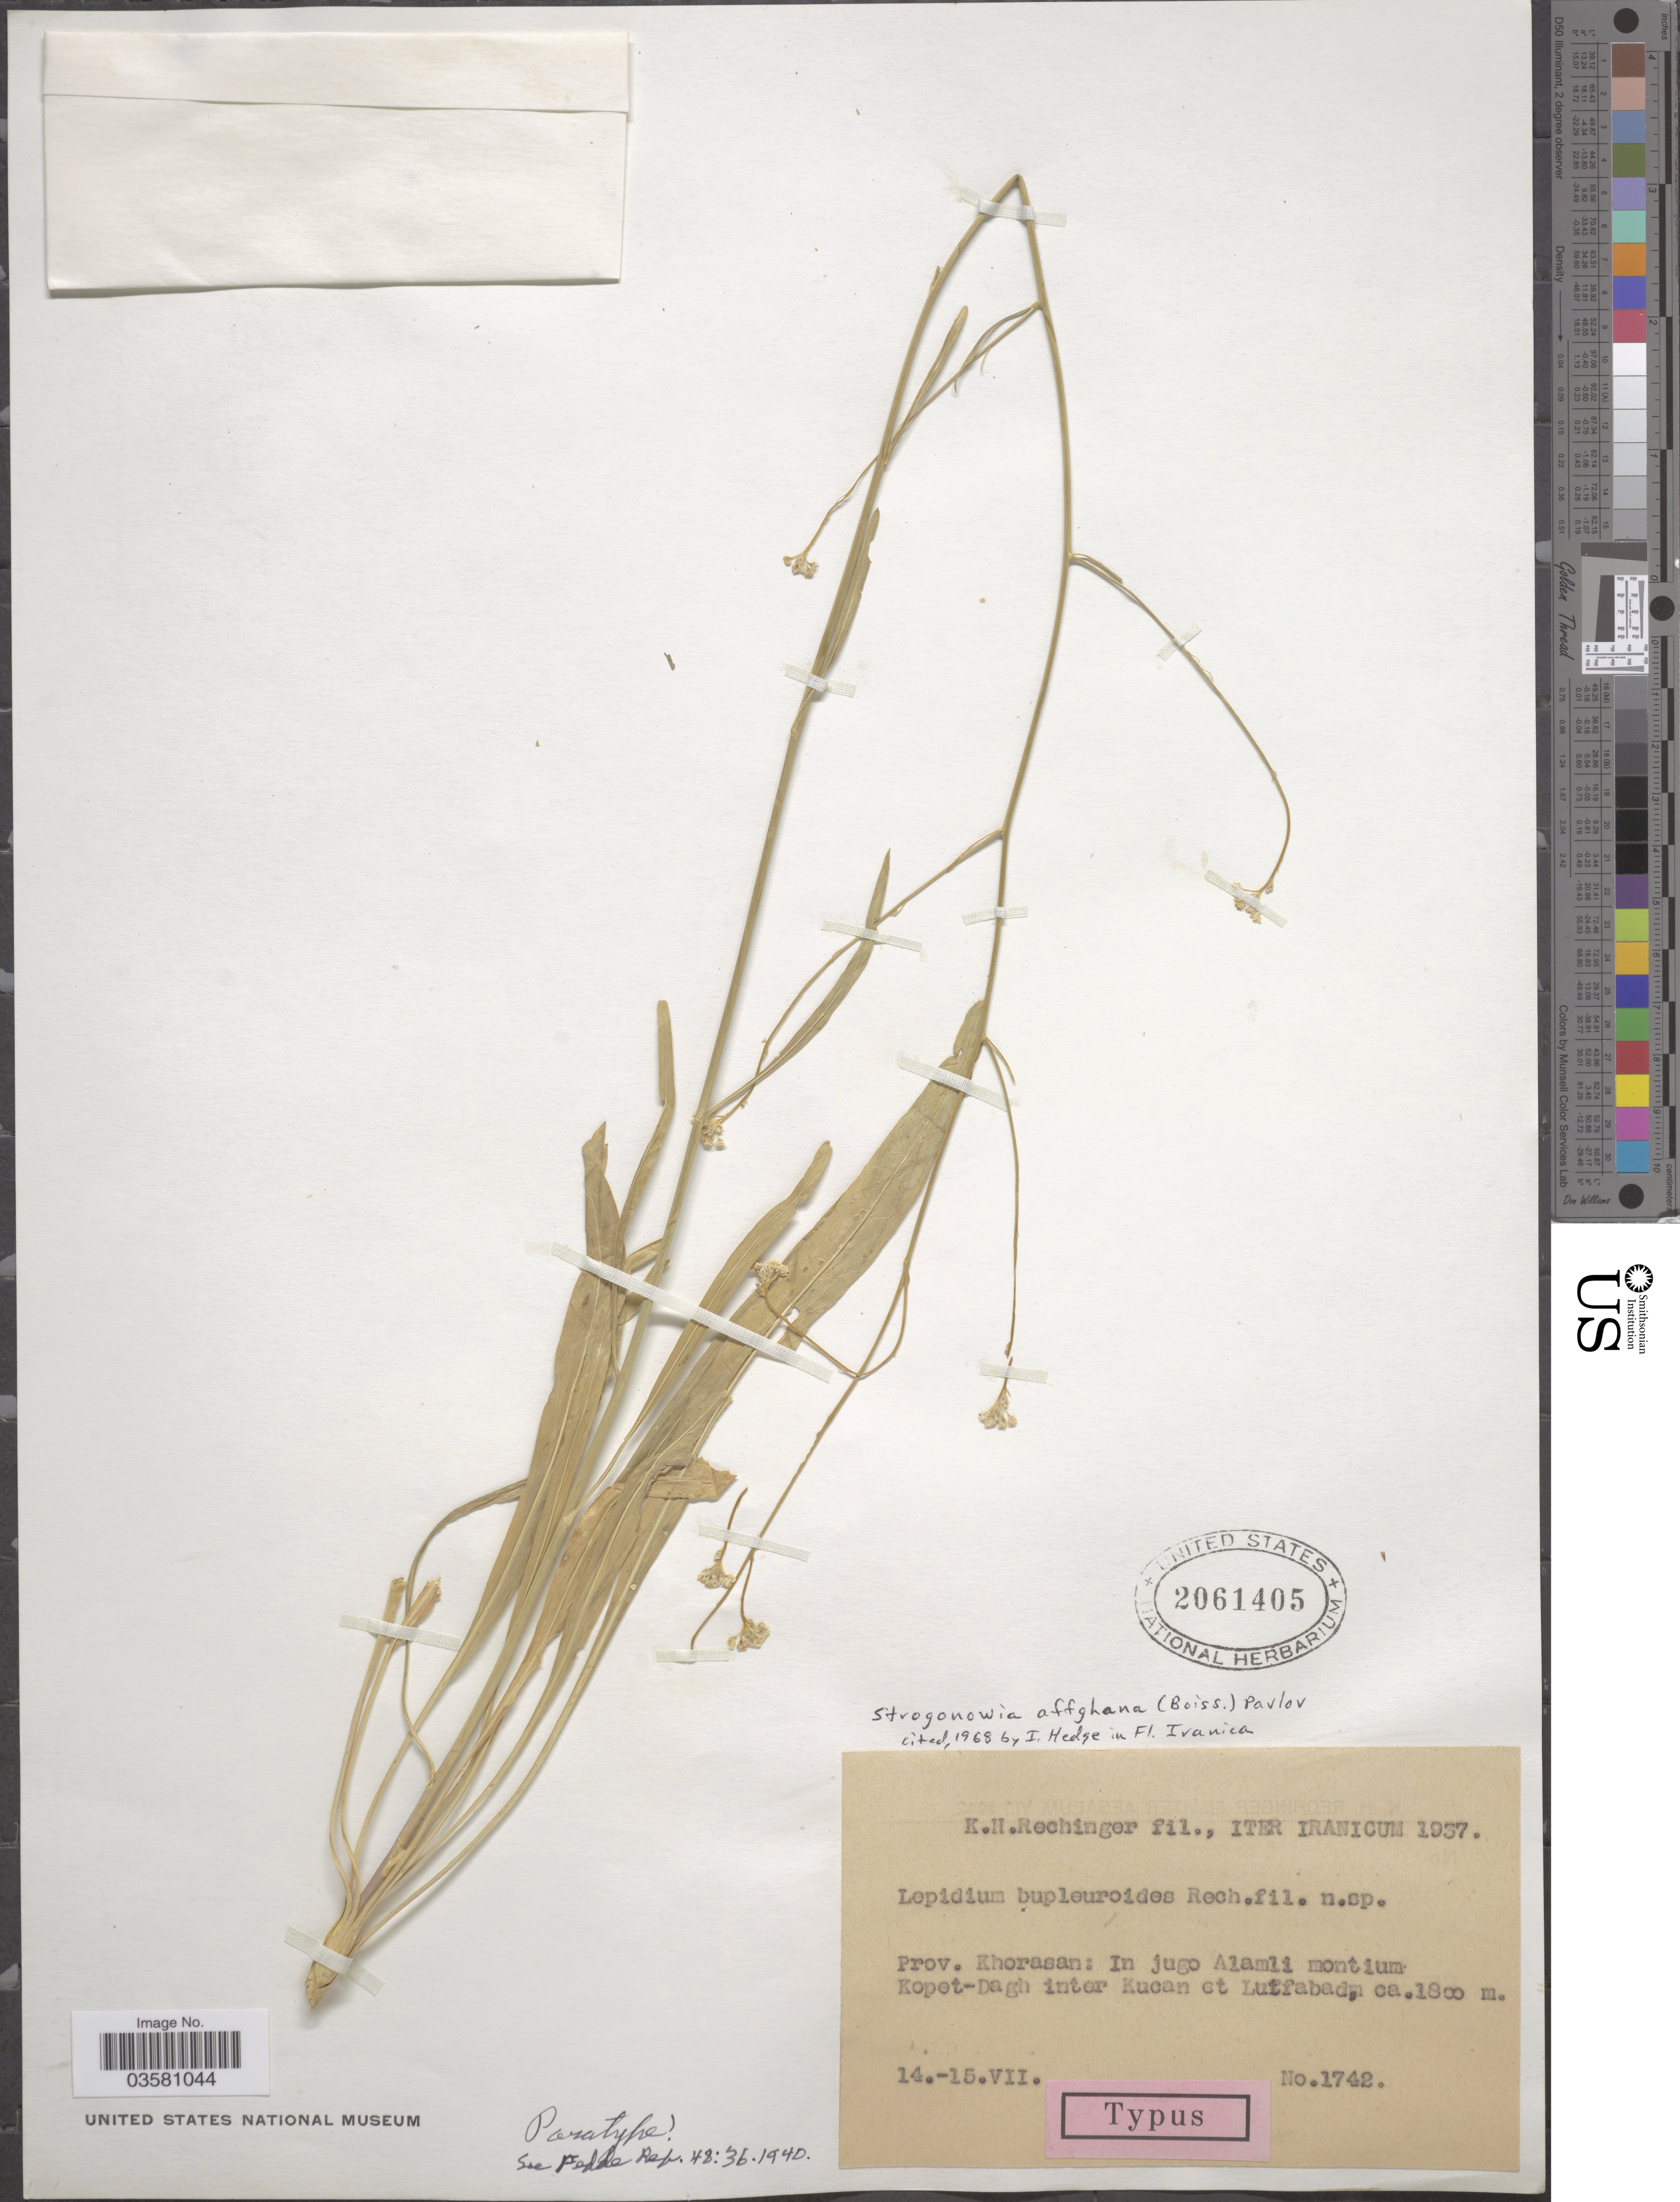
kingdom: Plantae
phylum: Tracheophyta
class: Magnoliopsida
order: Brassicales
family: Brassicaceae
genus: Lepidium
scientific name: Lepidium affghanum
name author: Boiss.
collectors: K. H. Rechinger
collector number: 1742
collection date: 1957-07-14/1957-07-15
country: Iran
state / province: Khorasan [obsolete]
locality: Iter Iranicum. Prov. Khorasan: In jugo Alamli montium Kopet-Dagh inter Kucan et Luffabadn.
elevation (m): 1800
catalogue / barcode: US 2061405